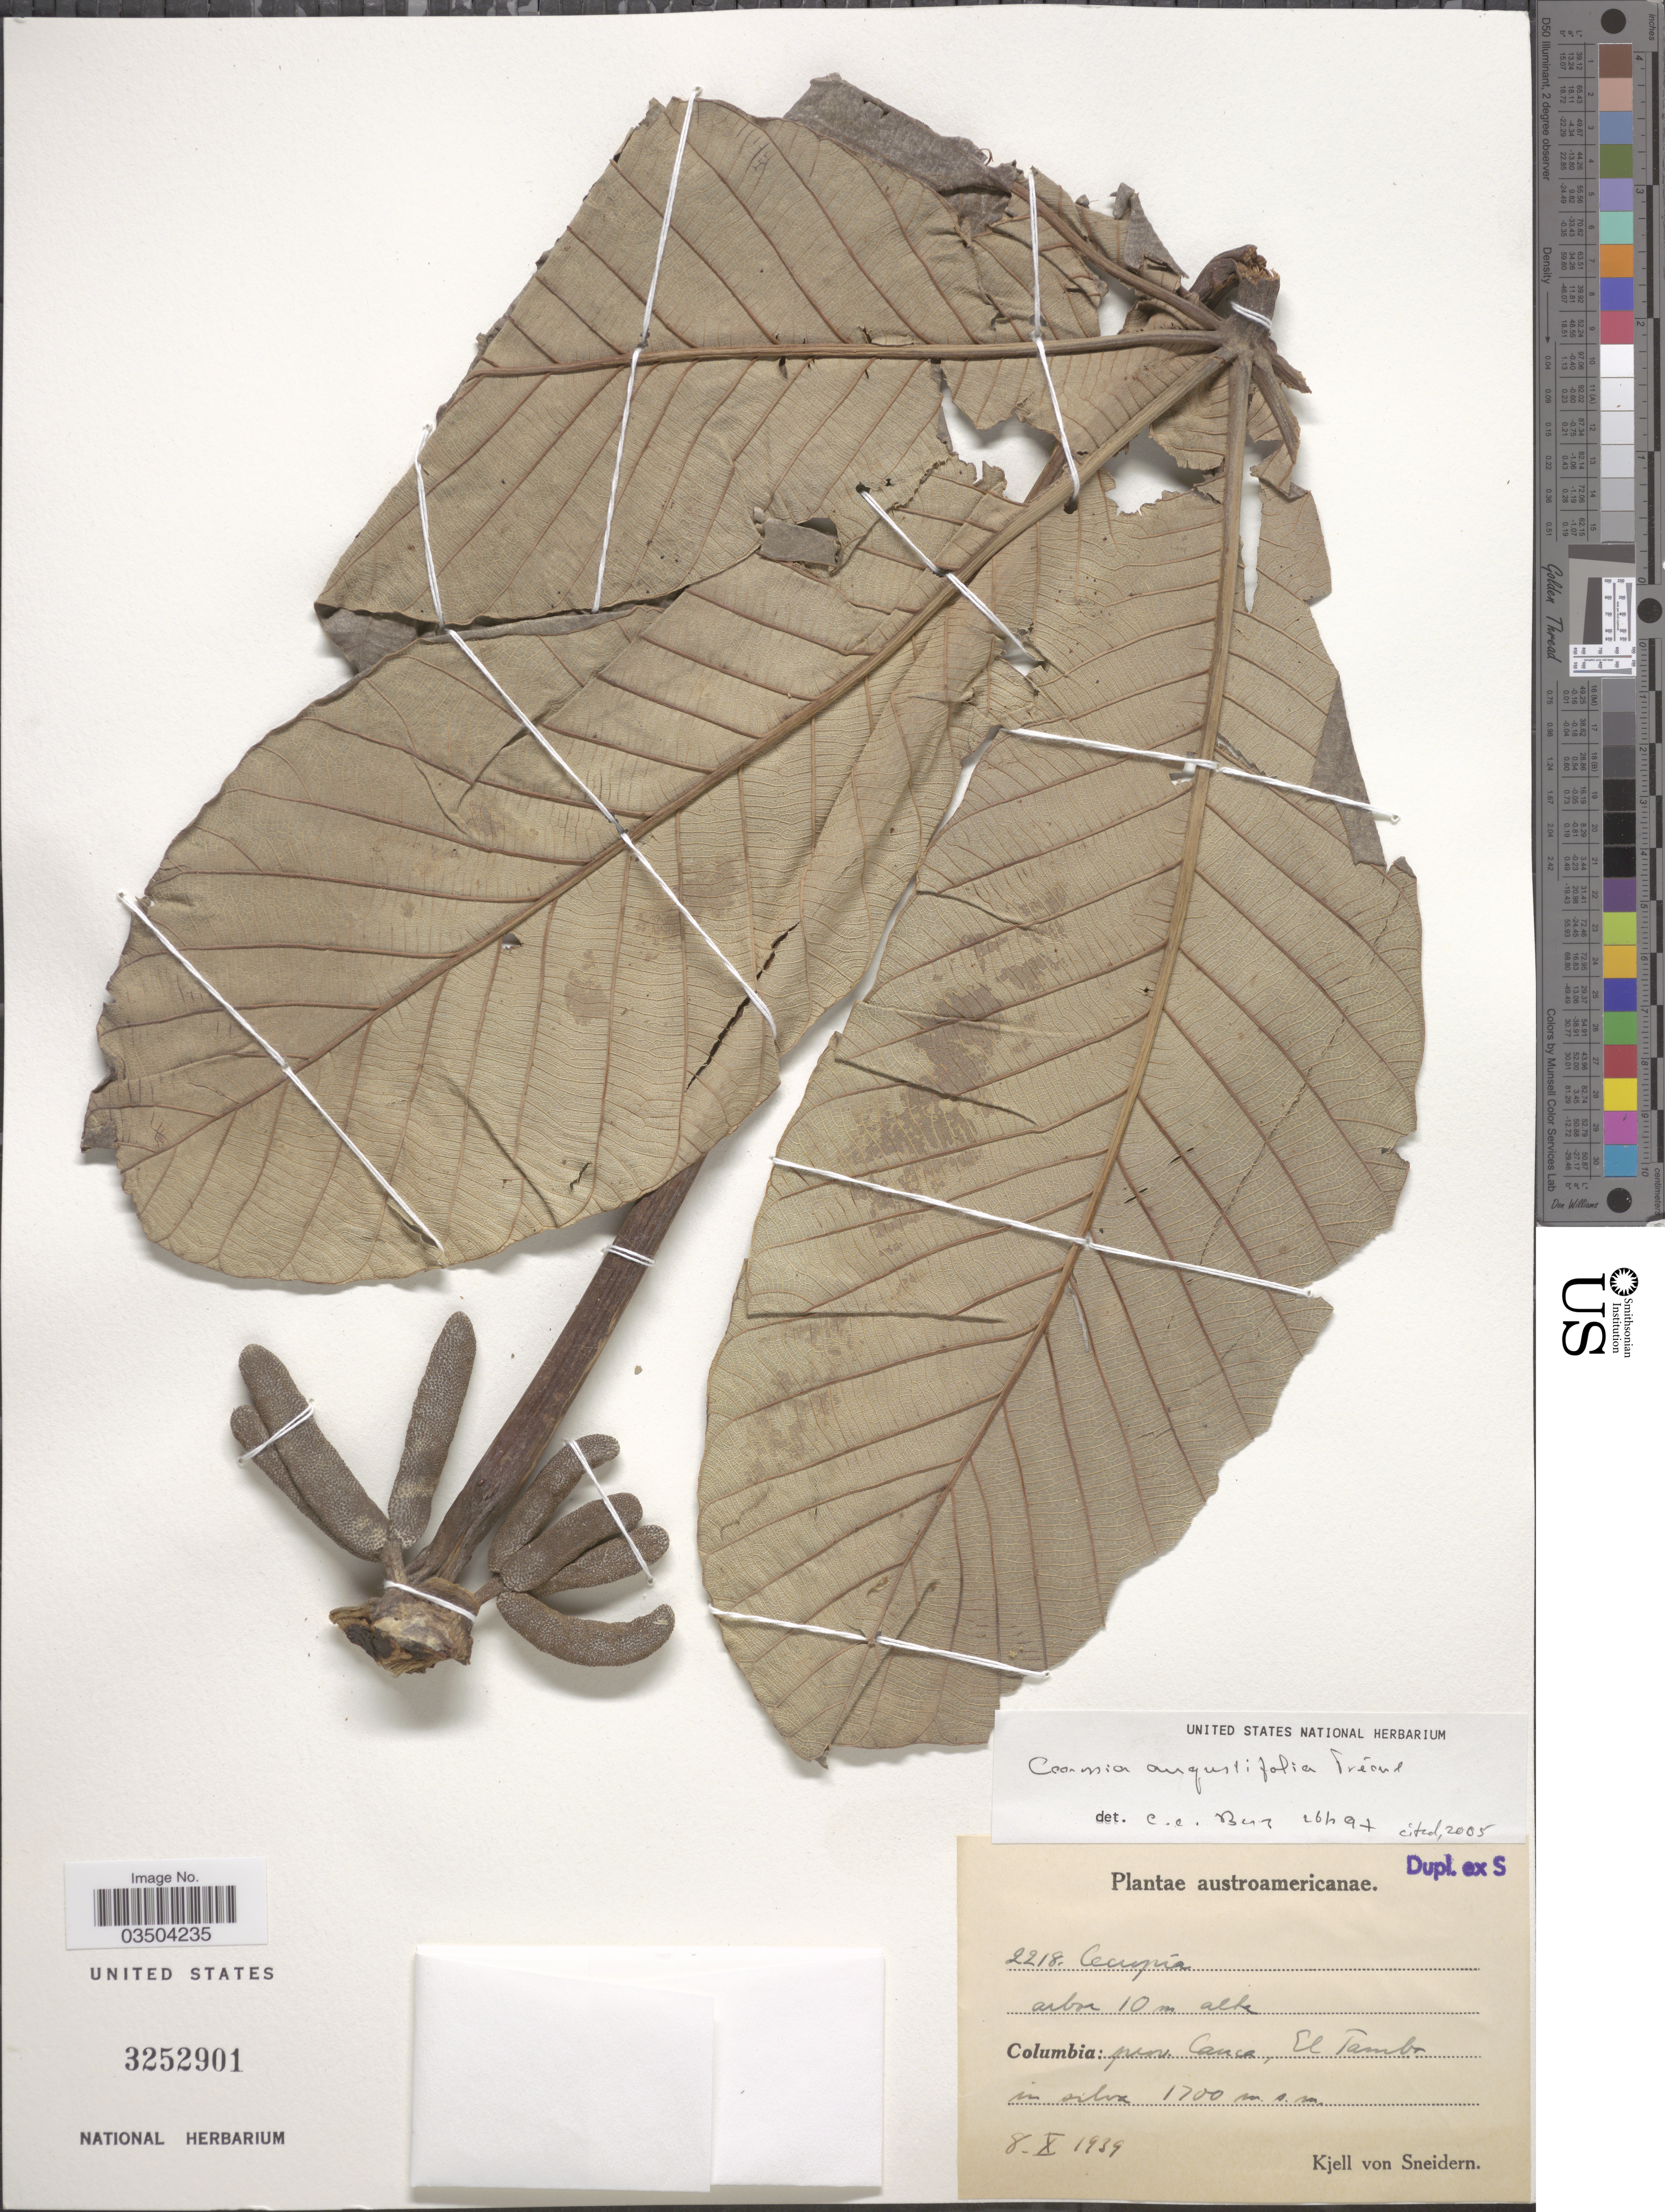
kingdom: Plantae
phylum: Tracheophyta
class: Magnoliopsida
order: Rosales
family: Urticaceae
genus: Cecropia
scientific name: Cecropia angustifolia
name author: Trécul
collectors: K. von Sneidern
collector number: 2218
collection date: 1939-10-08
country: Colombia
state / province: Cauca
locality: El Tambo in silva.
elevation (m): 1700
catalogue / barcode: US 3252901